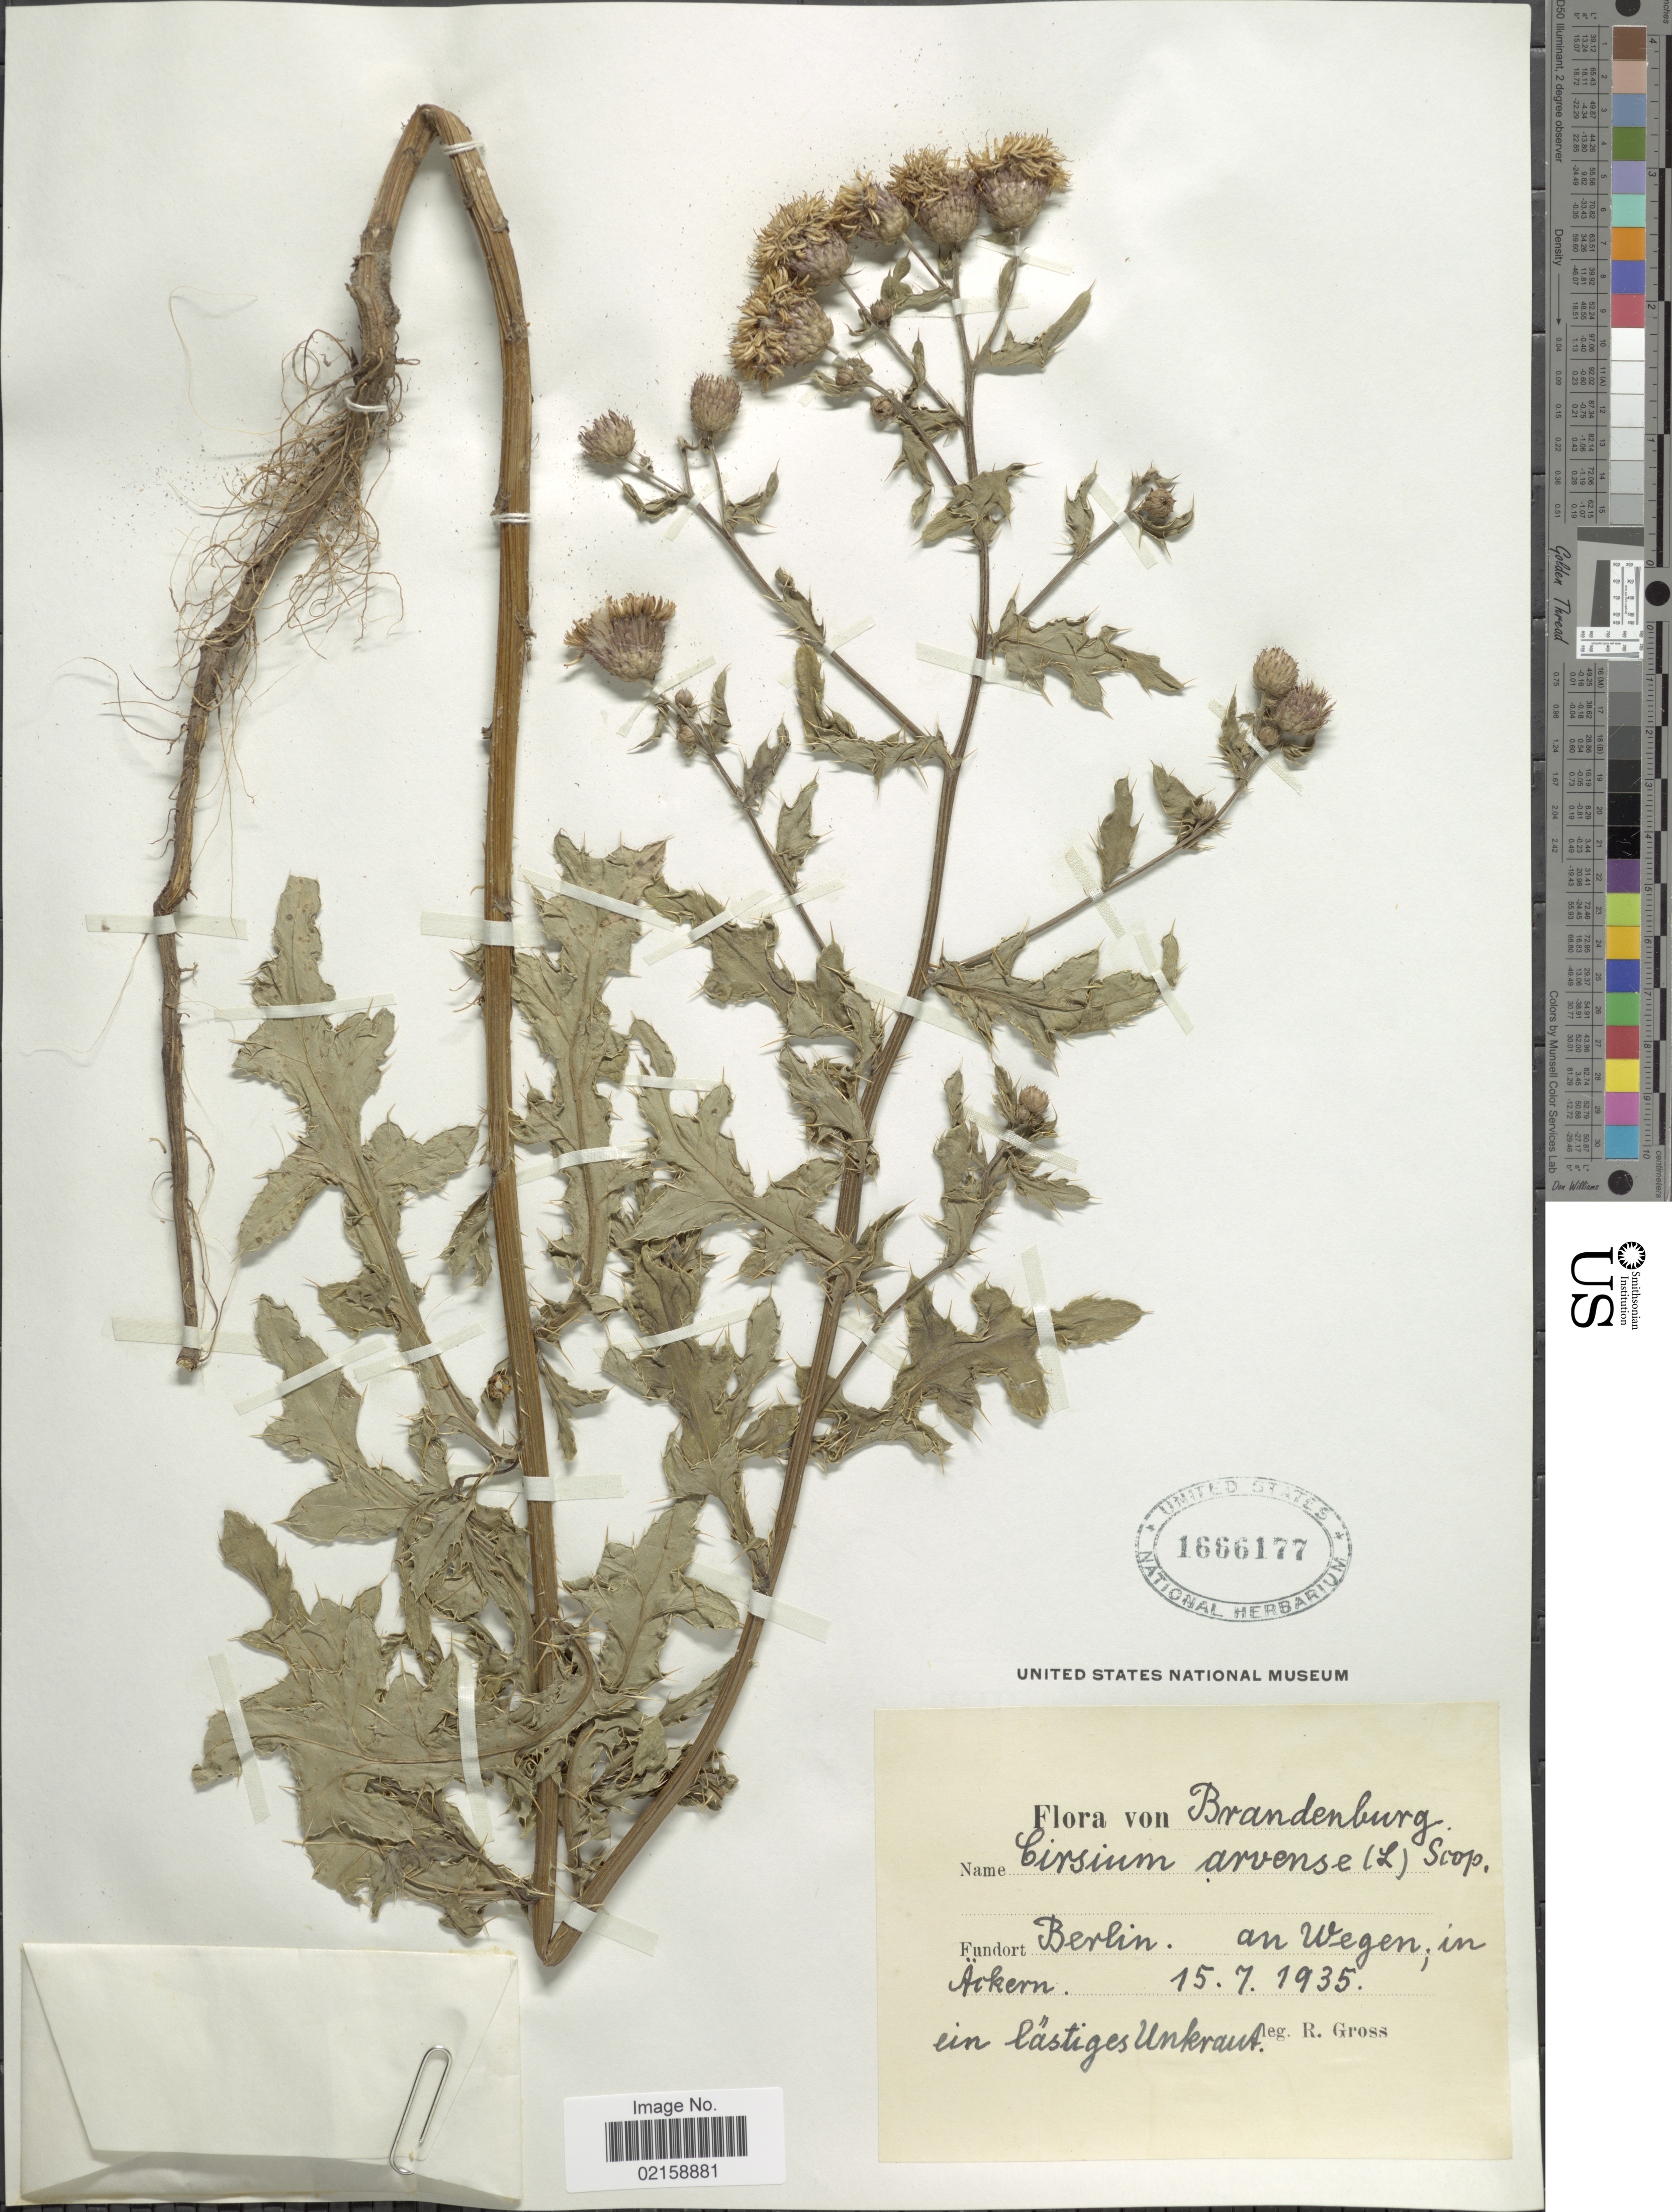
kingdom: Plantae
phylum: Tracheophyta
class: Magnoliopsida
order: Asterales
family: Asteraceae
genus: Cirsium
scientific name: Cirsium arvense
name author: (L.) Scop.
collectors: R. Gross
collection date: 1935-07-15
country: Germany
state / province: Berlin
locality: An Wegen, in Äckern, Brandenburg.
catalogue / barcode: US 1666177